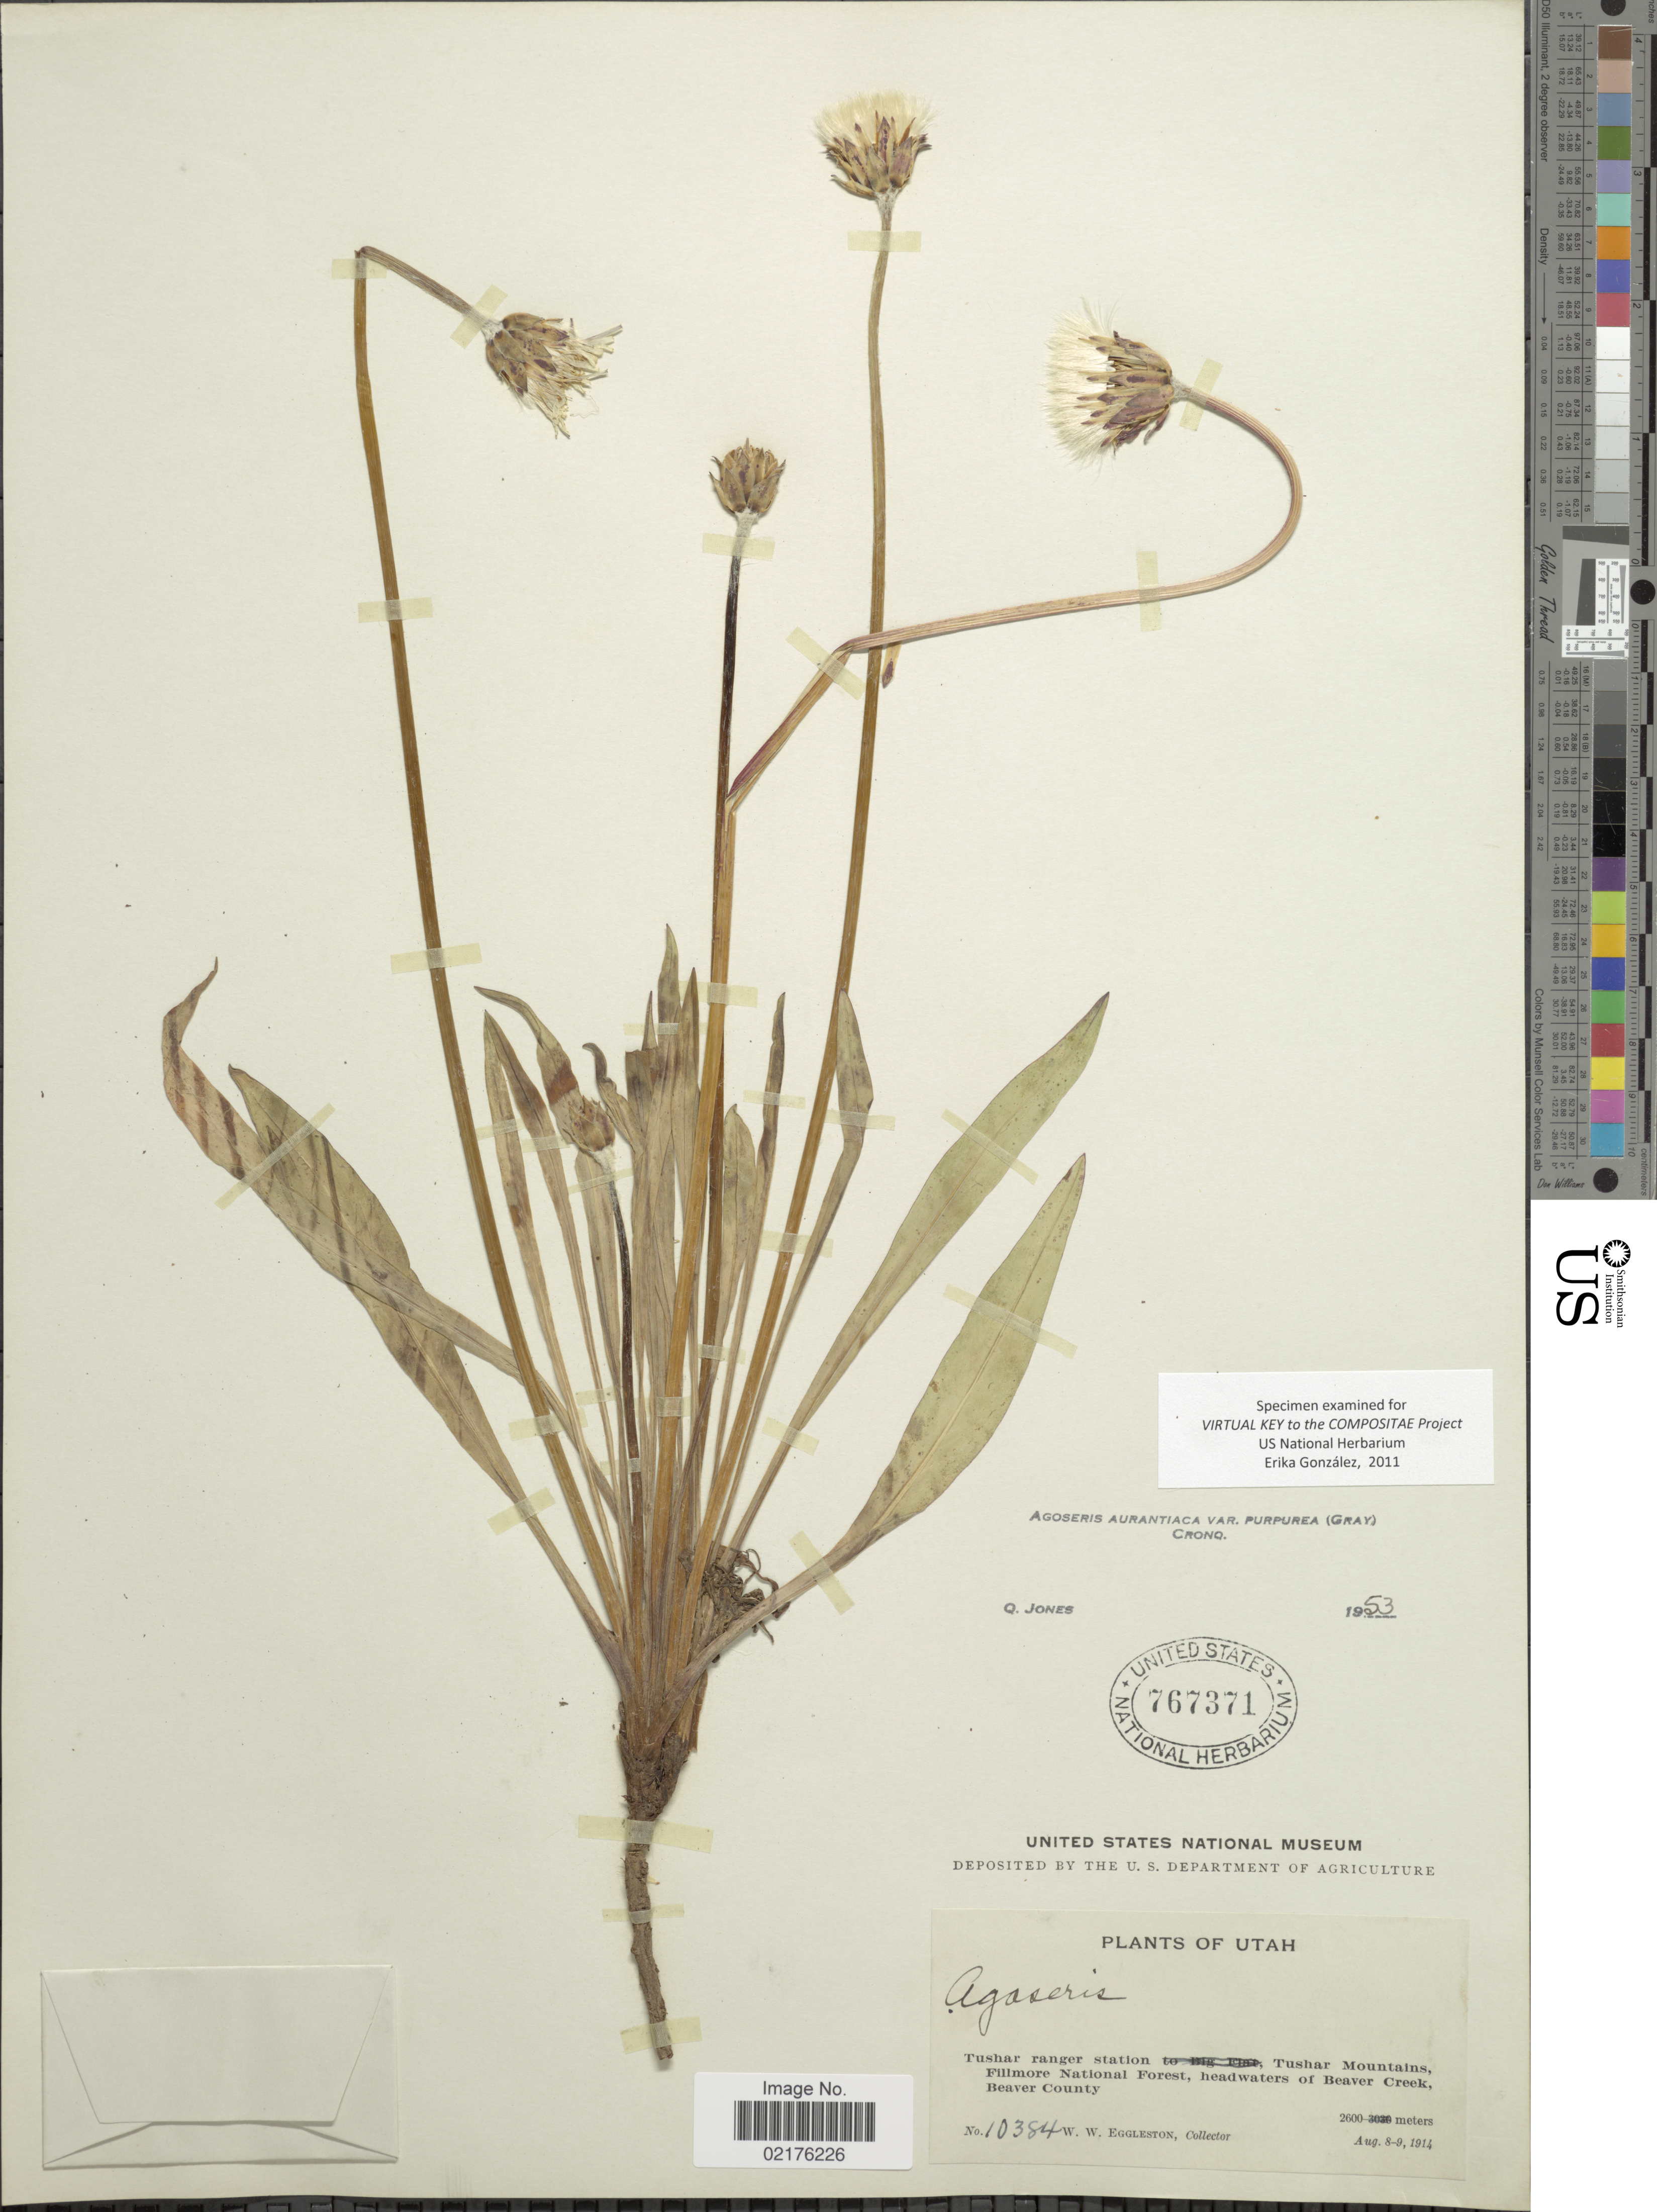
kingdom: Plantae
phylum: Tracheophyta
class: Magnoliopsida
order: Asterales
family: Asteraceae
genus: Agoseris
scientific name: Agoseris sp.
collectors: W. W. Eggleston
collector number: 10384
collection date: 1914-08-08/1914-08-09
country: United States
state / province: Utah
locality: Tushar ranger station, Tushar Mountains, Fillmore National Forest, headwaters of Beaver Creek, Beaver County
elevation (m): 2600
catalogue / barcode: US 767371